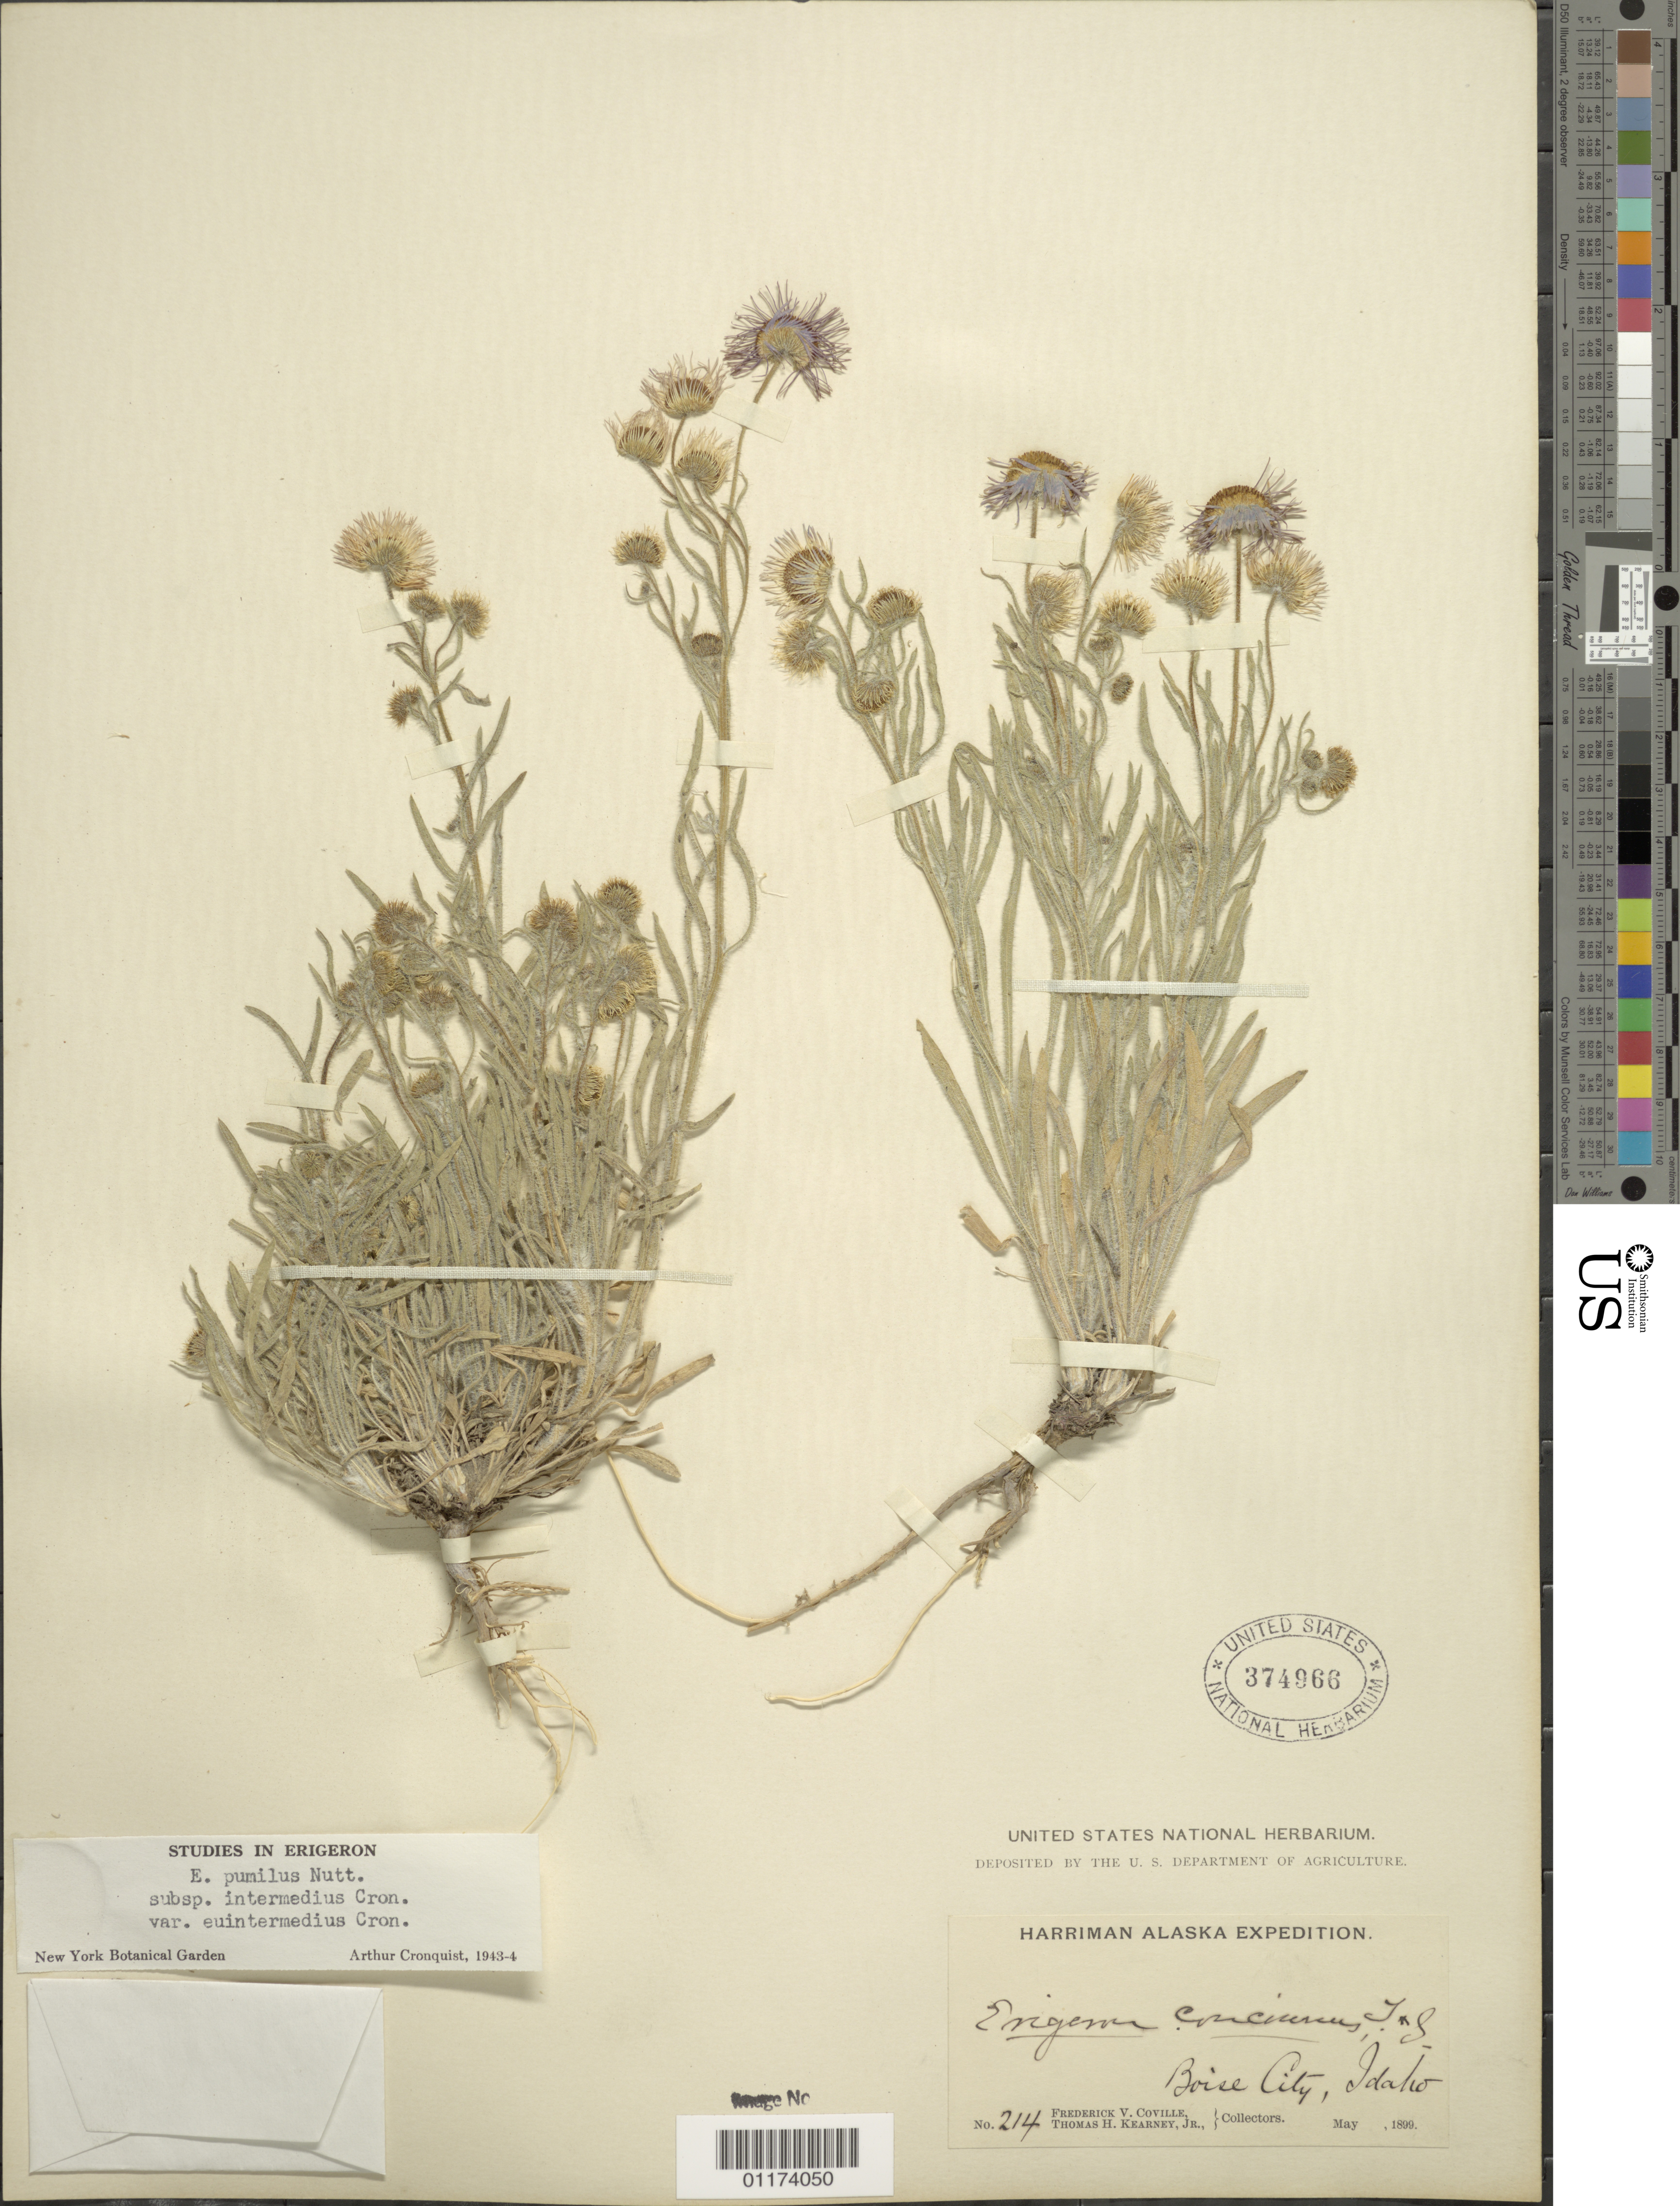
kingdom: Plantae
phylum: Tracheophyta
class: Magnoliopsida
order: Asterales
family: Asteraceae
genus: Erigeron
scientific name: Erigeron pumilus subsp. intermedius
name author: Cronq.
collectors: F. V. Coville & T. H. Kearney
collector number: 214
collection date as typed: May 1899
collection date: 1899-05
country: United States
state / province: Idaho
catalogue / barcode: US 374966